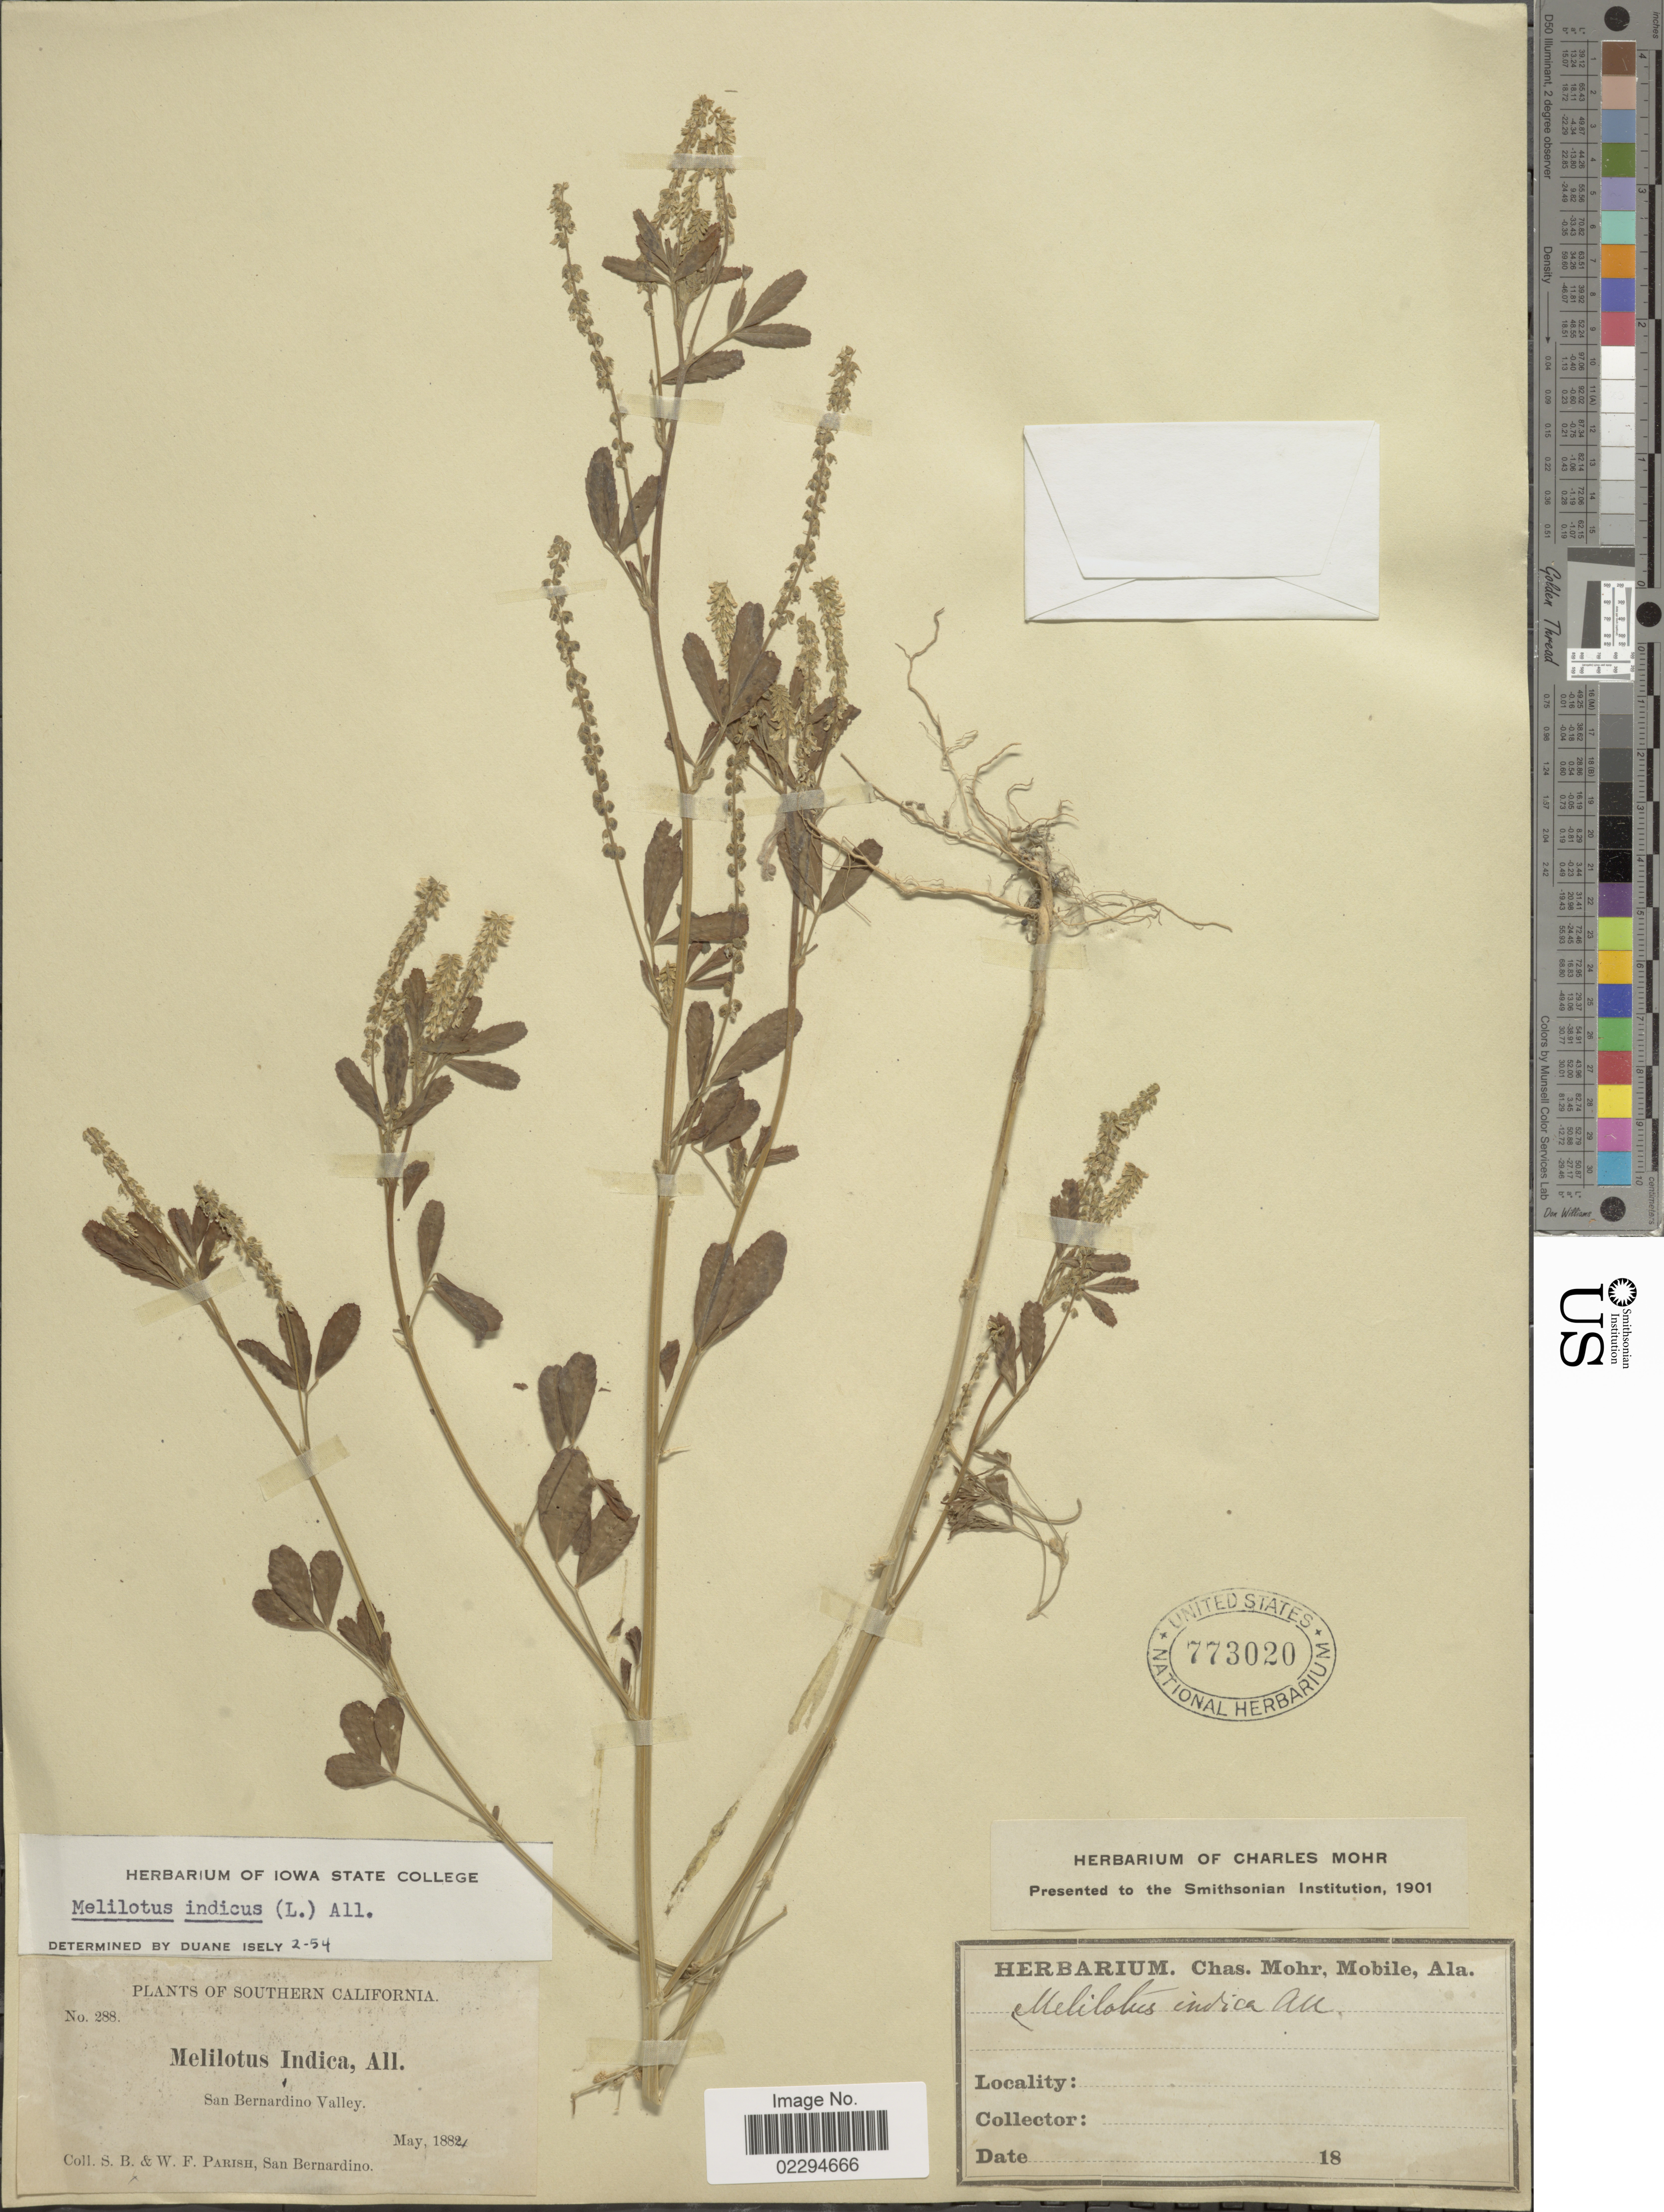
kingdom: Plantae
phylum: Tracheophyta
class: Magnoliopsida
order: Fabales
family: Fabaceae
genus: Melilotus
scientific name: Melilotus indicus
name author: (L.) All.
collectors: S. B. Parish & W. F. Parish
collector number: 288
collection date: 1884-05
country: United States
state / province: California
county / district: San Bernardino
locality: Southern California. San Bernardino Valley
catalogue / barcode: US 773020